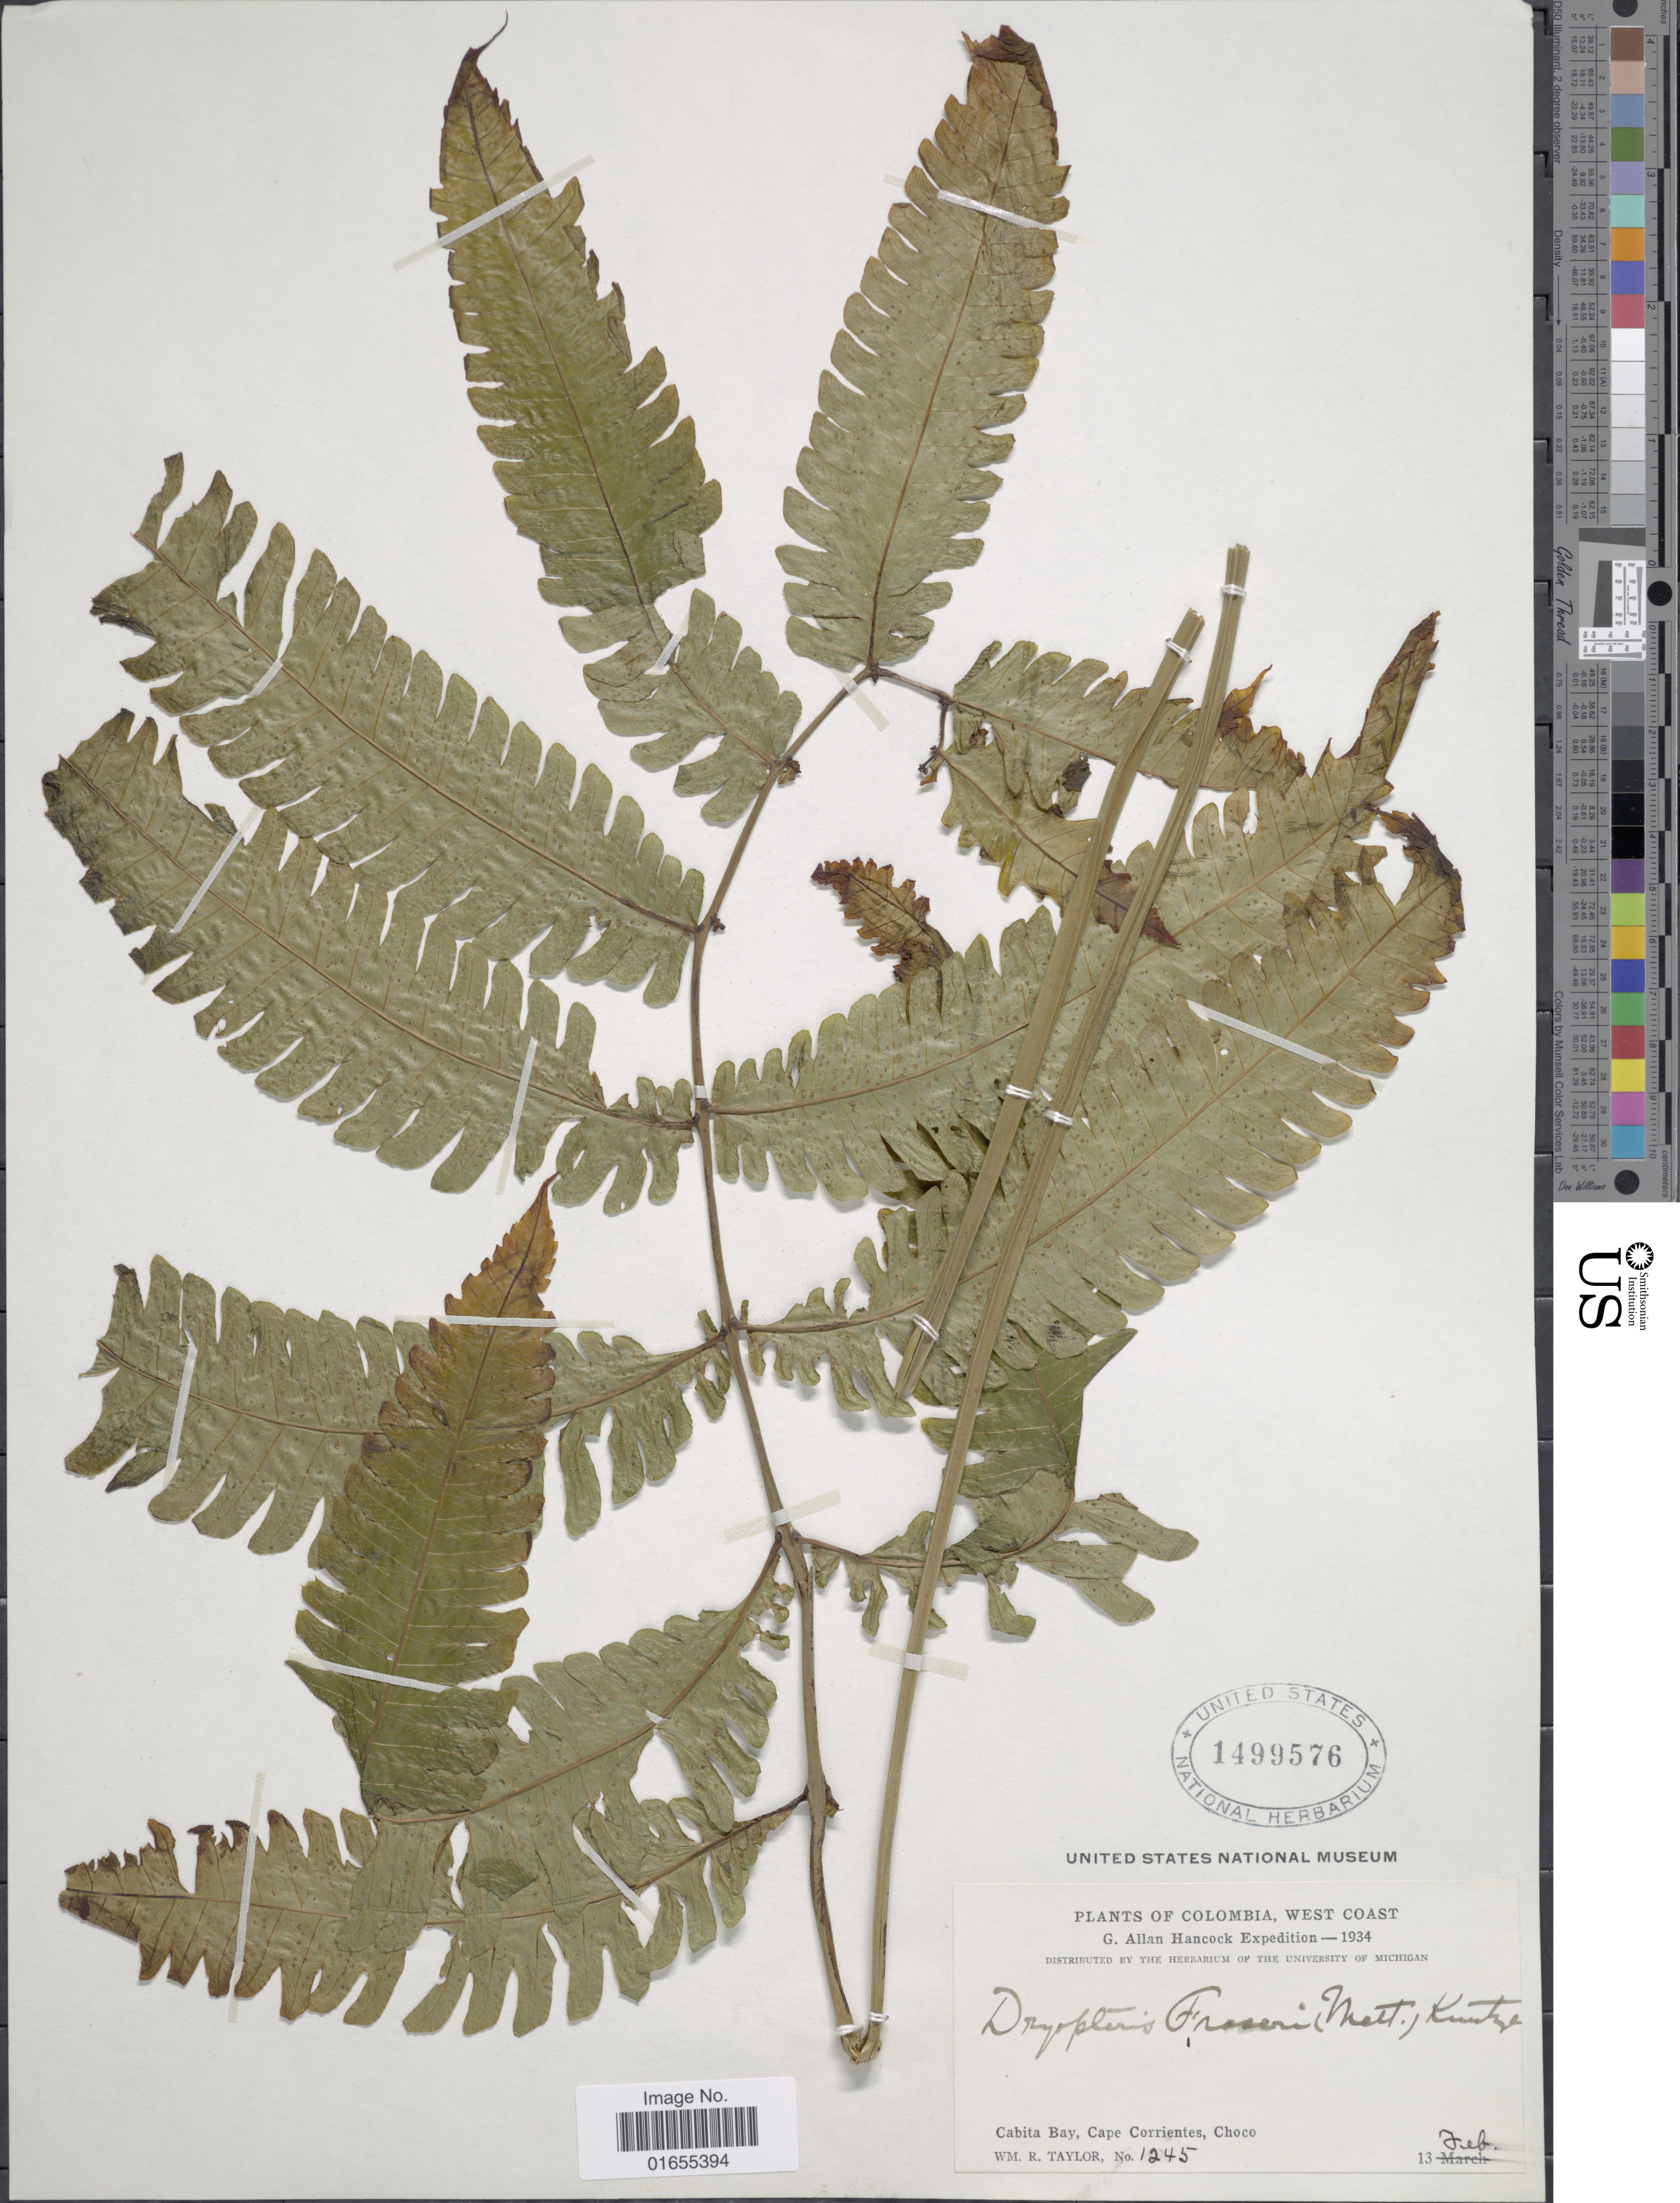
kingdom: Plantae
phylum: Tracheophyta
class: Polypodiopsida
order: Polypodiales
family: Thelypteridaceae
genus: Goniopteris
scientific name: Goniopteris fraseri (Mett.) comb. nov., ined 2015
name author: (Mett.)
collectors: W. R. Taylor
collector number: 1245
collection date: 1934-02-13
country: Colombia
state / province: Chocó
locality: West Coast, Cabita Bay, Cape Corrientes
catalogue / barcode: US 1499576